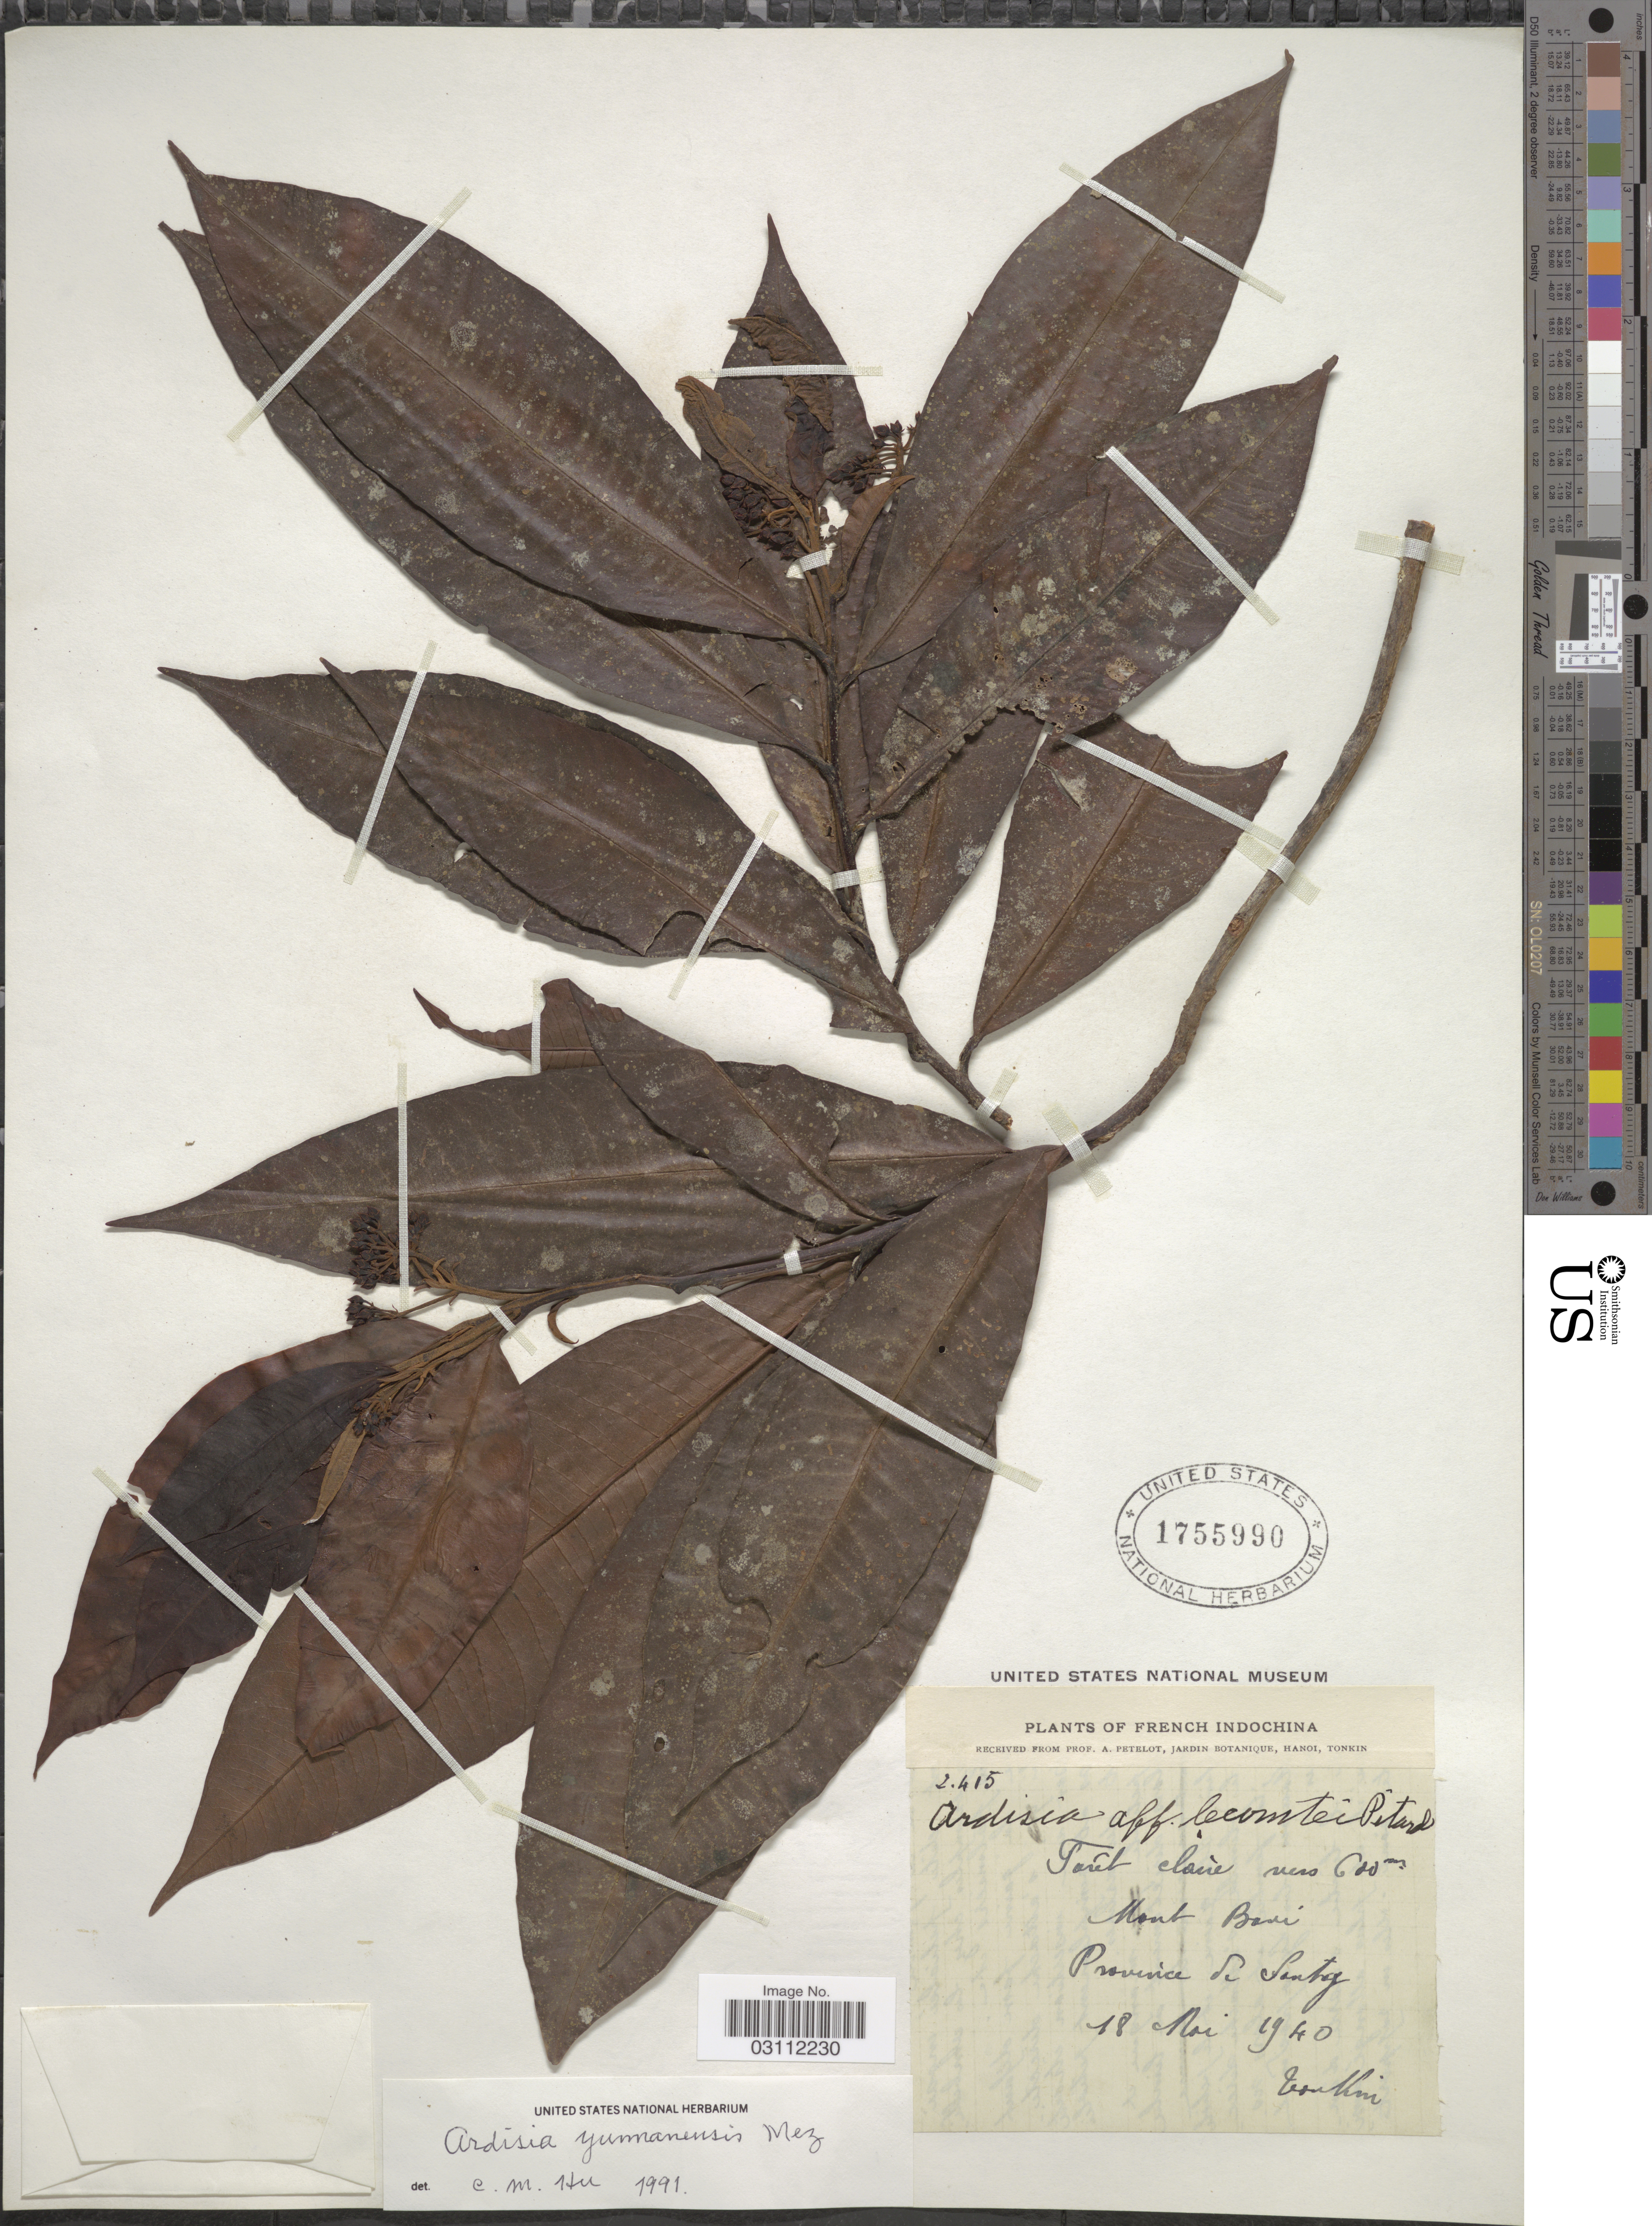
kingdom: Plantae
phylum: Tracheophyta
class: Magnoliopsida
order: Ericales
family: Primulaceae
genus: Ardisia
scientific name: Ardisia yunnanensis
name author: Mez in Engl.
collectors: A. Petelot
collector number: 2415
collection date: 1940-05-18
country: Vietnam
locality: French Indochina. Forêt claire Mont Bani. Province de Sontoy.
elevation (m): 600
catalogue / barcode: US 1755990